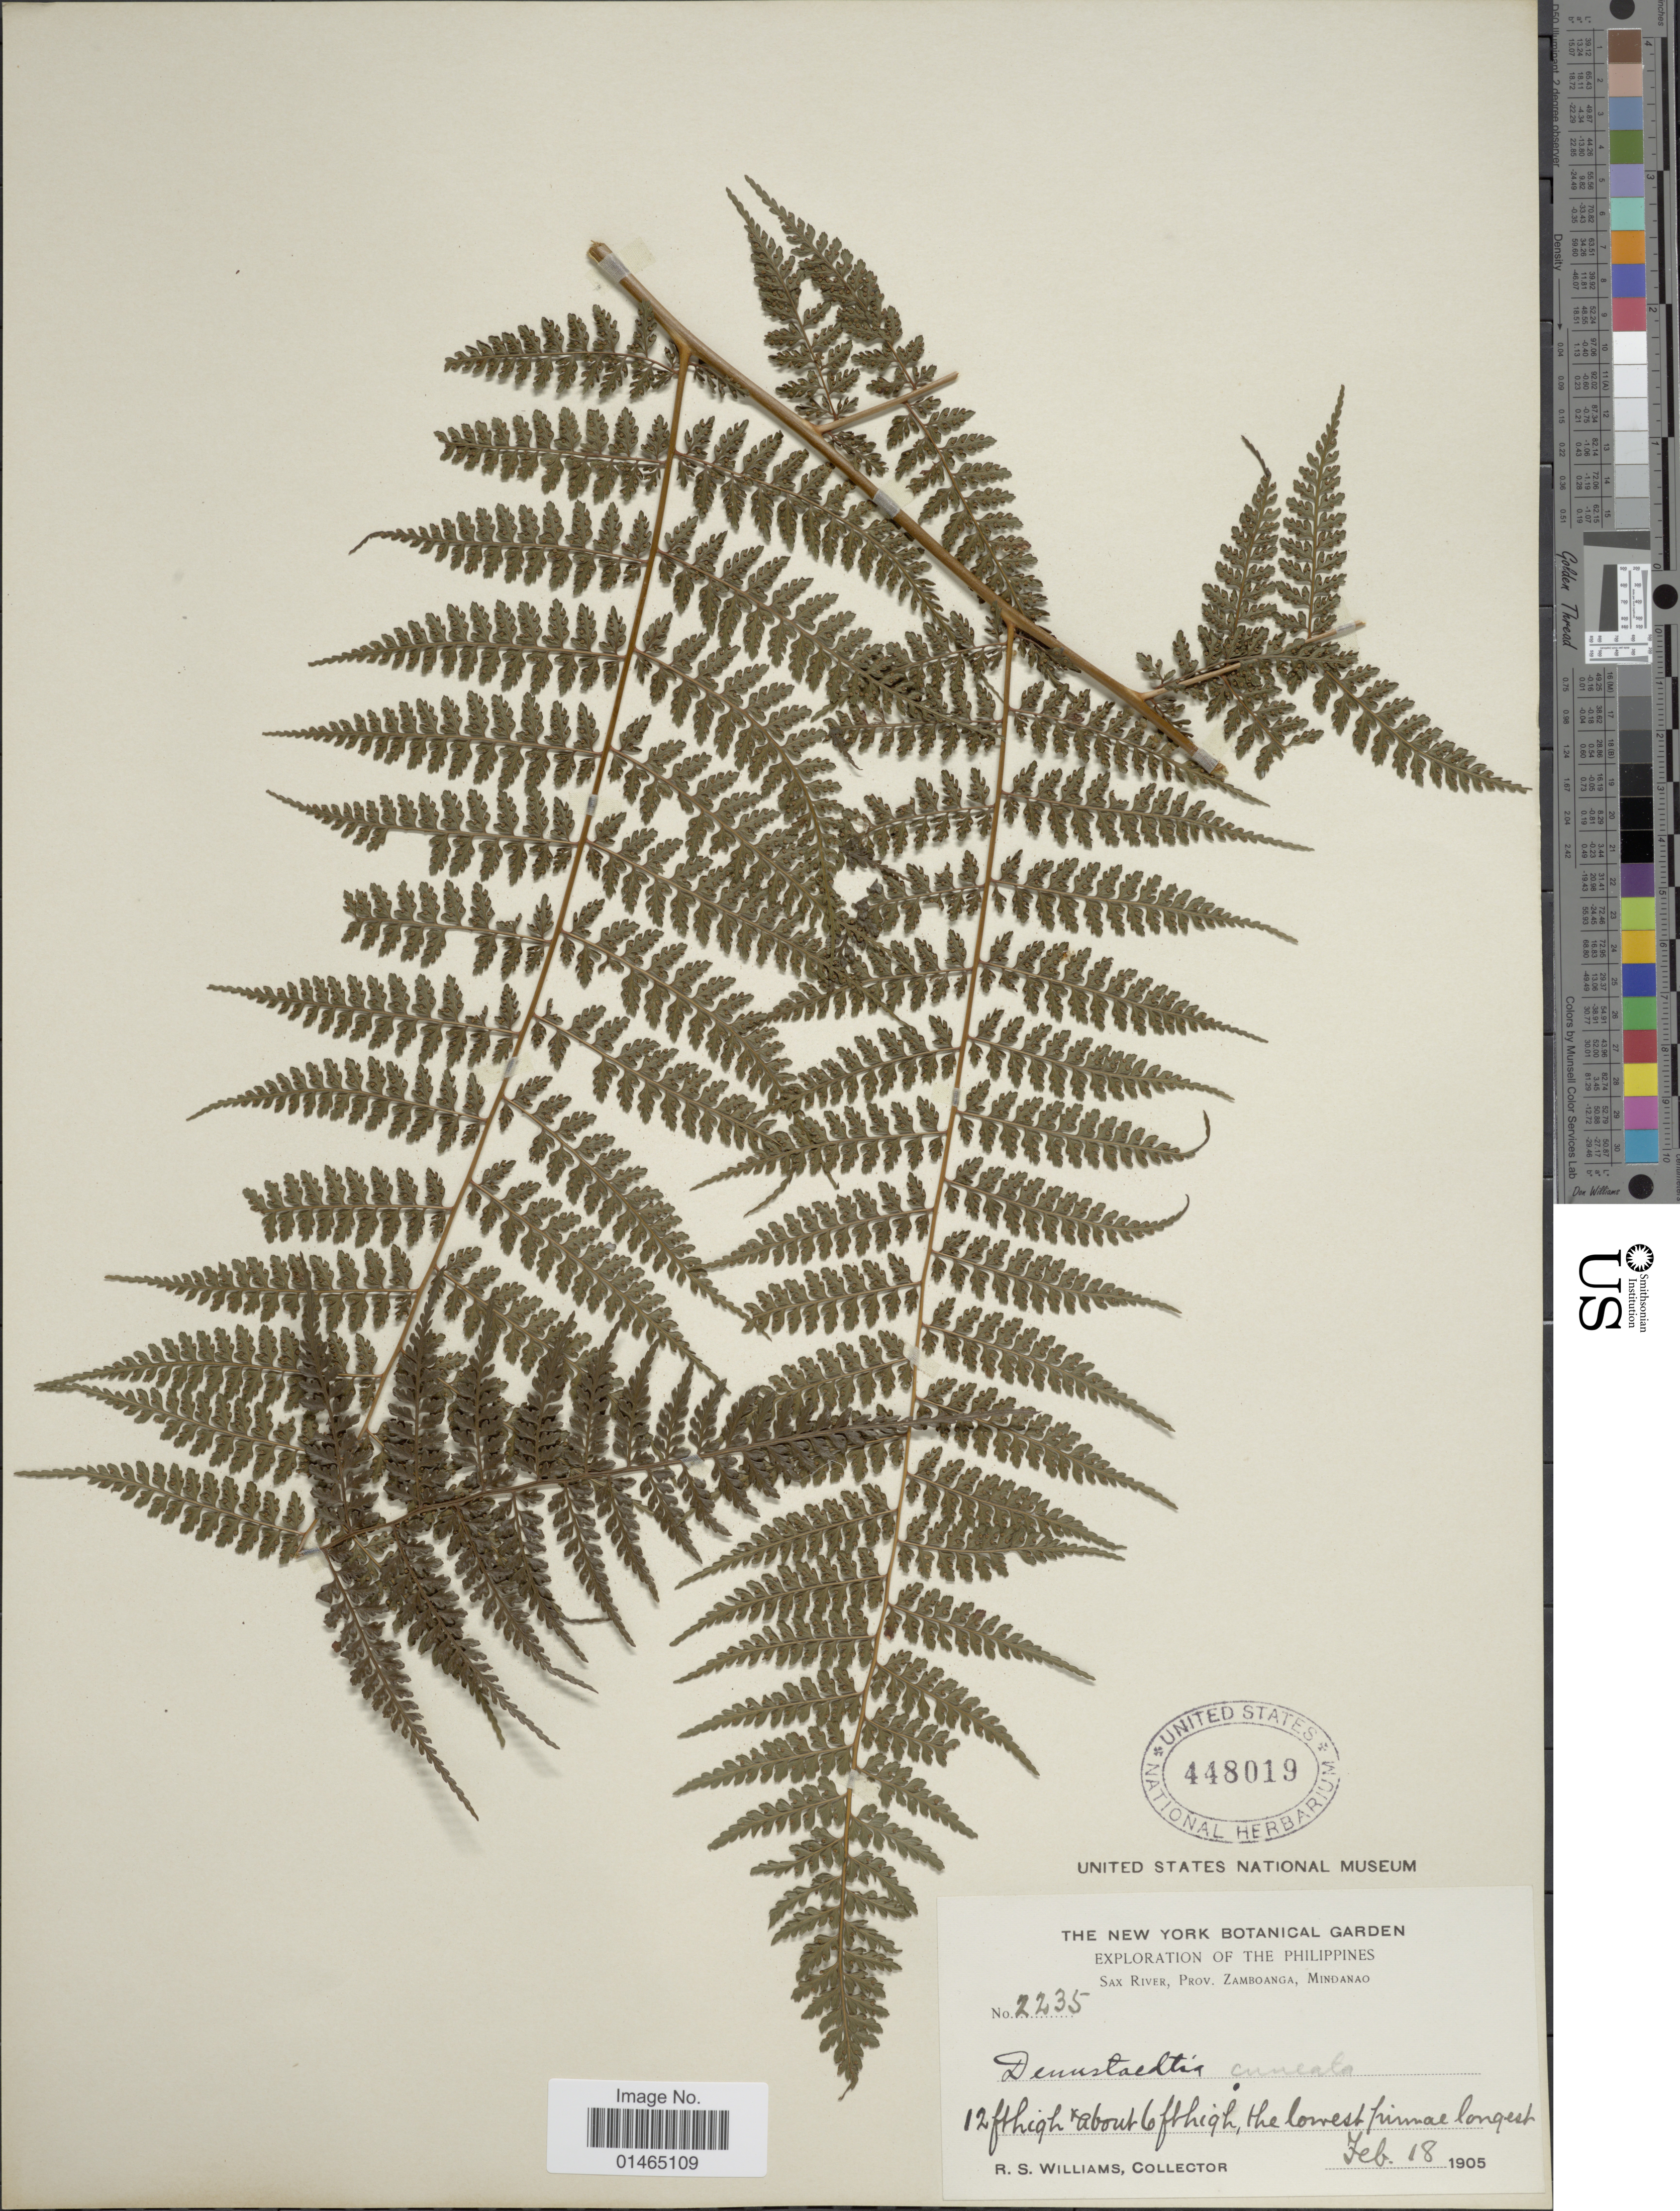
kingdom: Plantae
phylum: Tracheophyta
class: Polypodiopsida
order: Polypodiales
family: Dennstaedtiaceae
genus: Dennstaedtia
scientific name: Dennstaedtia cuneata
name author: (Hook.) T. Moore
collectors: R. S. Williams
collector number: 2235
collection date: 1905-02-18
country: Philippines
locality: Sax River, Prov. Zamboanga, Mindanao.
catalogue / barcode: US 448019